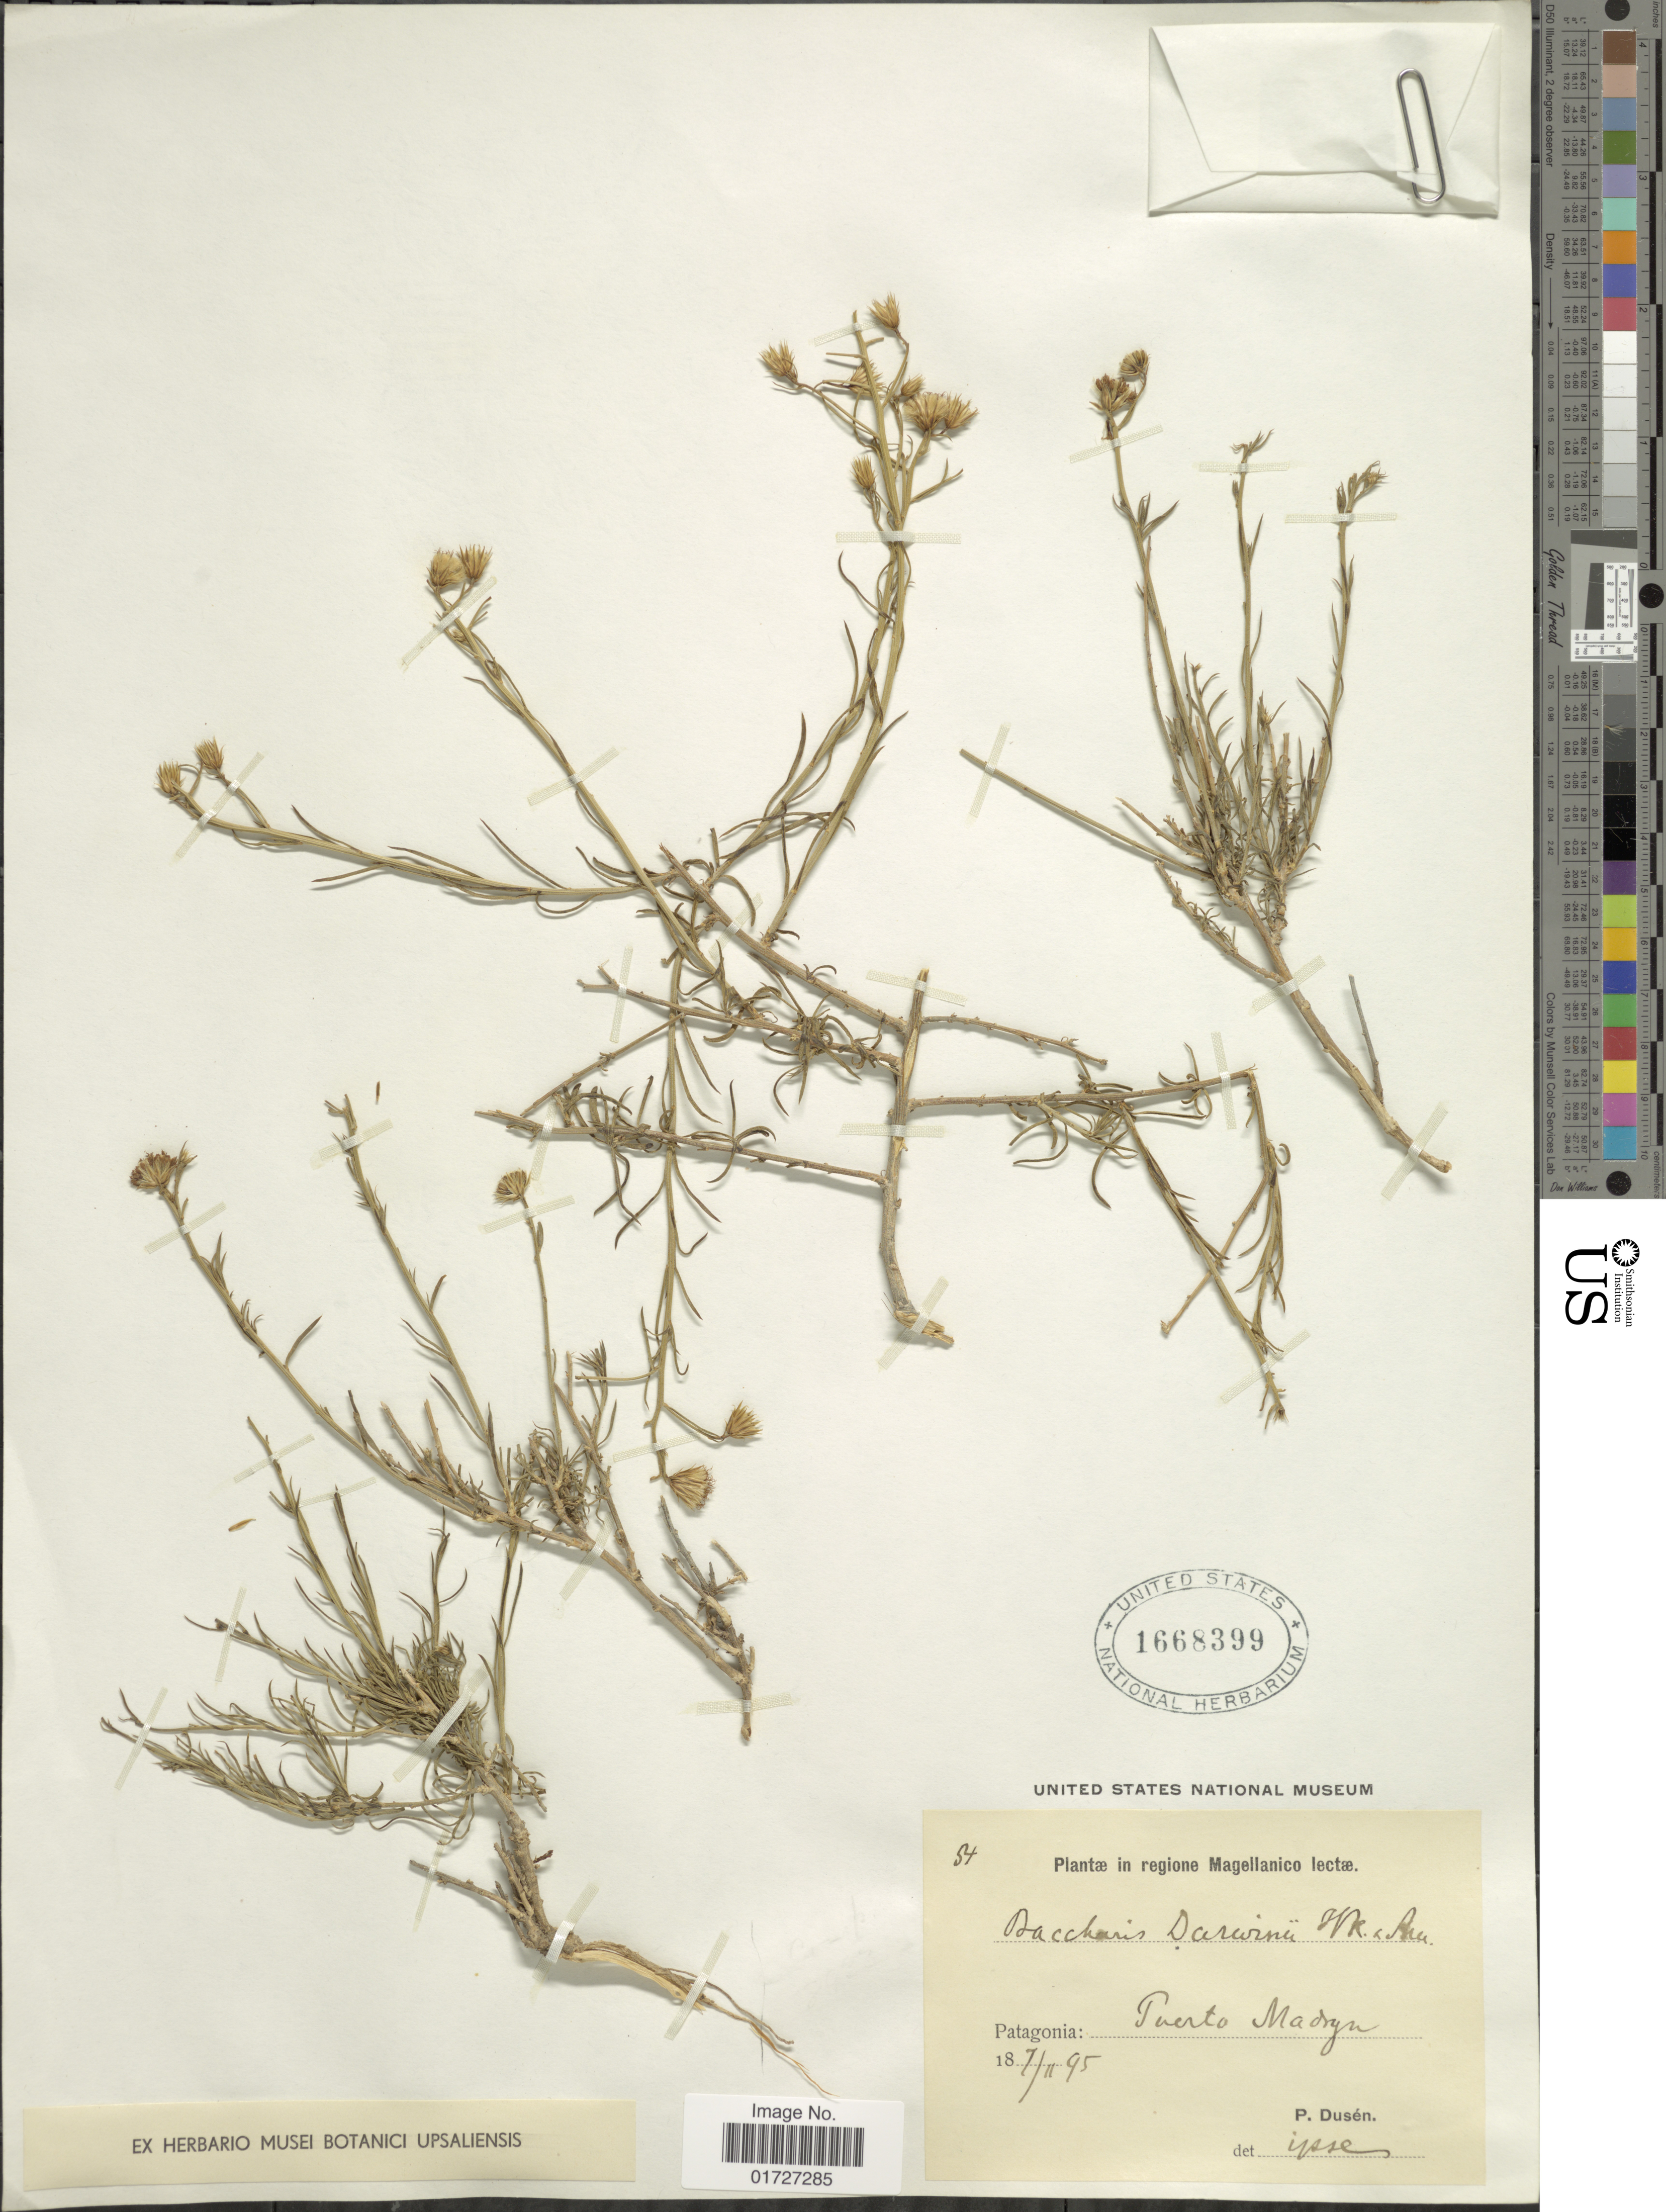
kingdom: Plantae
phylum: Tracheophyta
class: Magnoliopsida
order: Asterales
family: Asteraceae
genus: Baccharis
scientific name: Baccharis darwinii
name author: Hook. & Arn.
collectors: P. Dusén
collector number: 84*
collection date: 1895-11-07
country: Argentina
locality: Regione Magellanico, Partagonia Puerto Madryn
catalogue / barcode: US 1668399